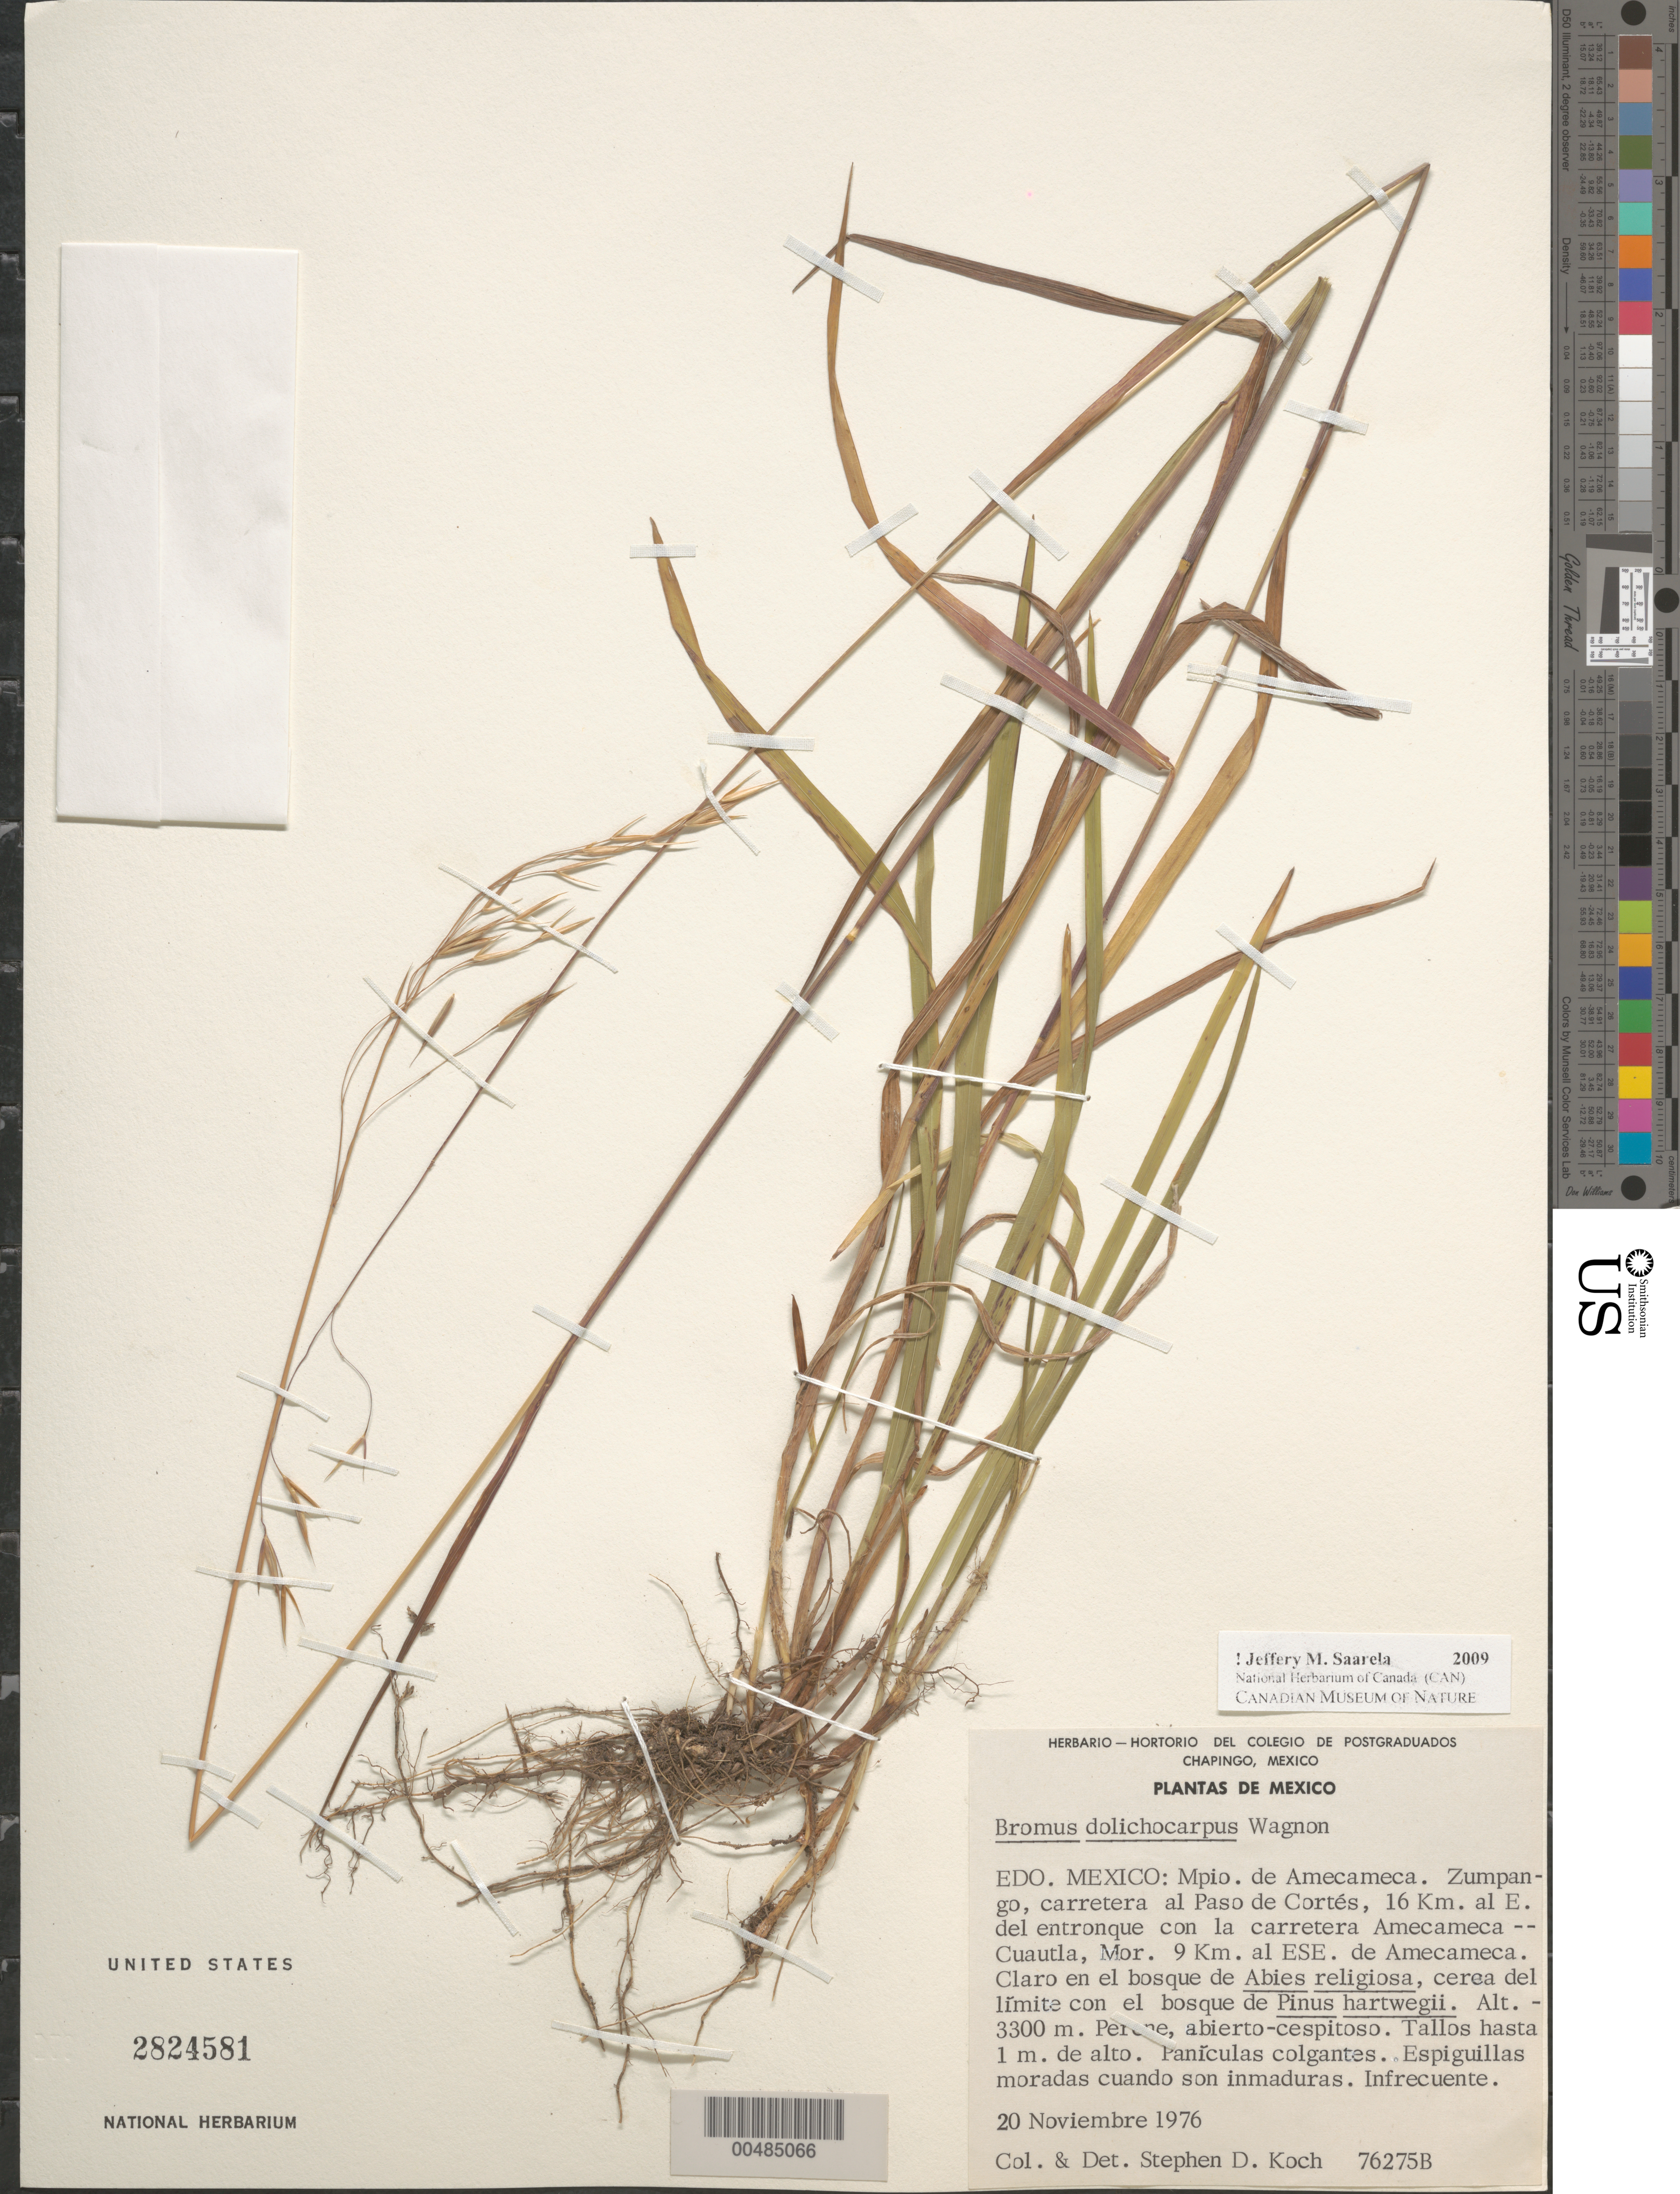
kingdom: Plantae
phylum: Tracheophyta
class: Liliopsida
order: Poales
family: Poaceae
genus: Bromus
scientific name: Bromus dolichocarpus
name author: Wagnon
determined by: Koch, S. D.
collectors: S. D. Koch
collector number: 76275B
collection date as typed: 20 Nov 1976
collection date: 1976-11-20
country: México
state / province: México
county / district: Amecameca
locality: Zumpango, carretera al Paso de Cortés, 16 km al E del entronque con la carretera Amecameca-Cuautla, Mor., 9...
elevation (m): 3300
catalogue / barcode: US 2824581